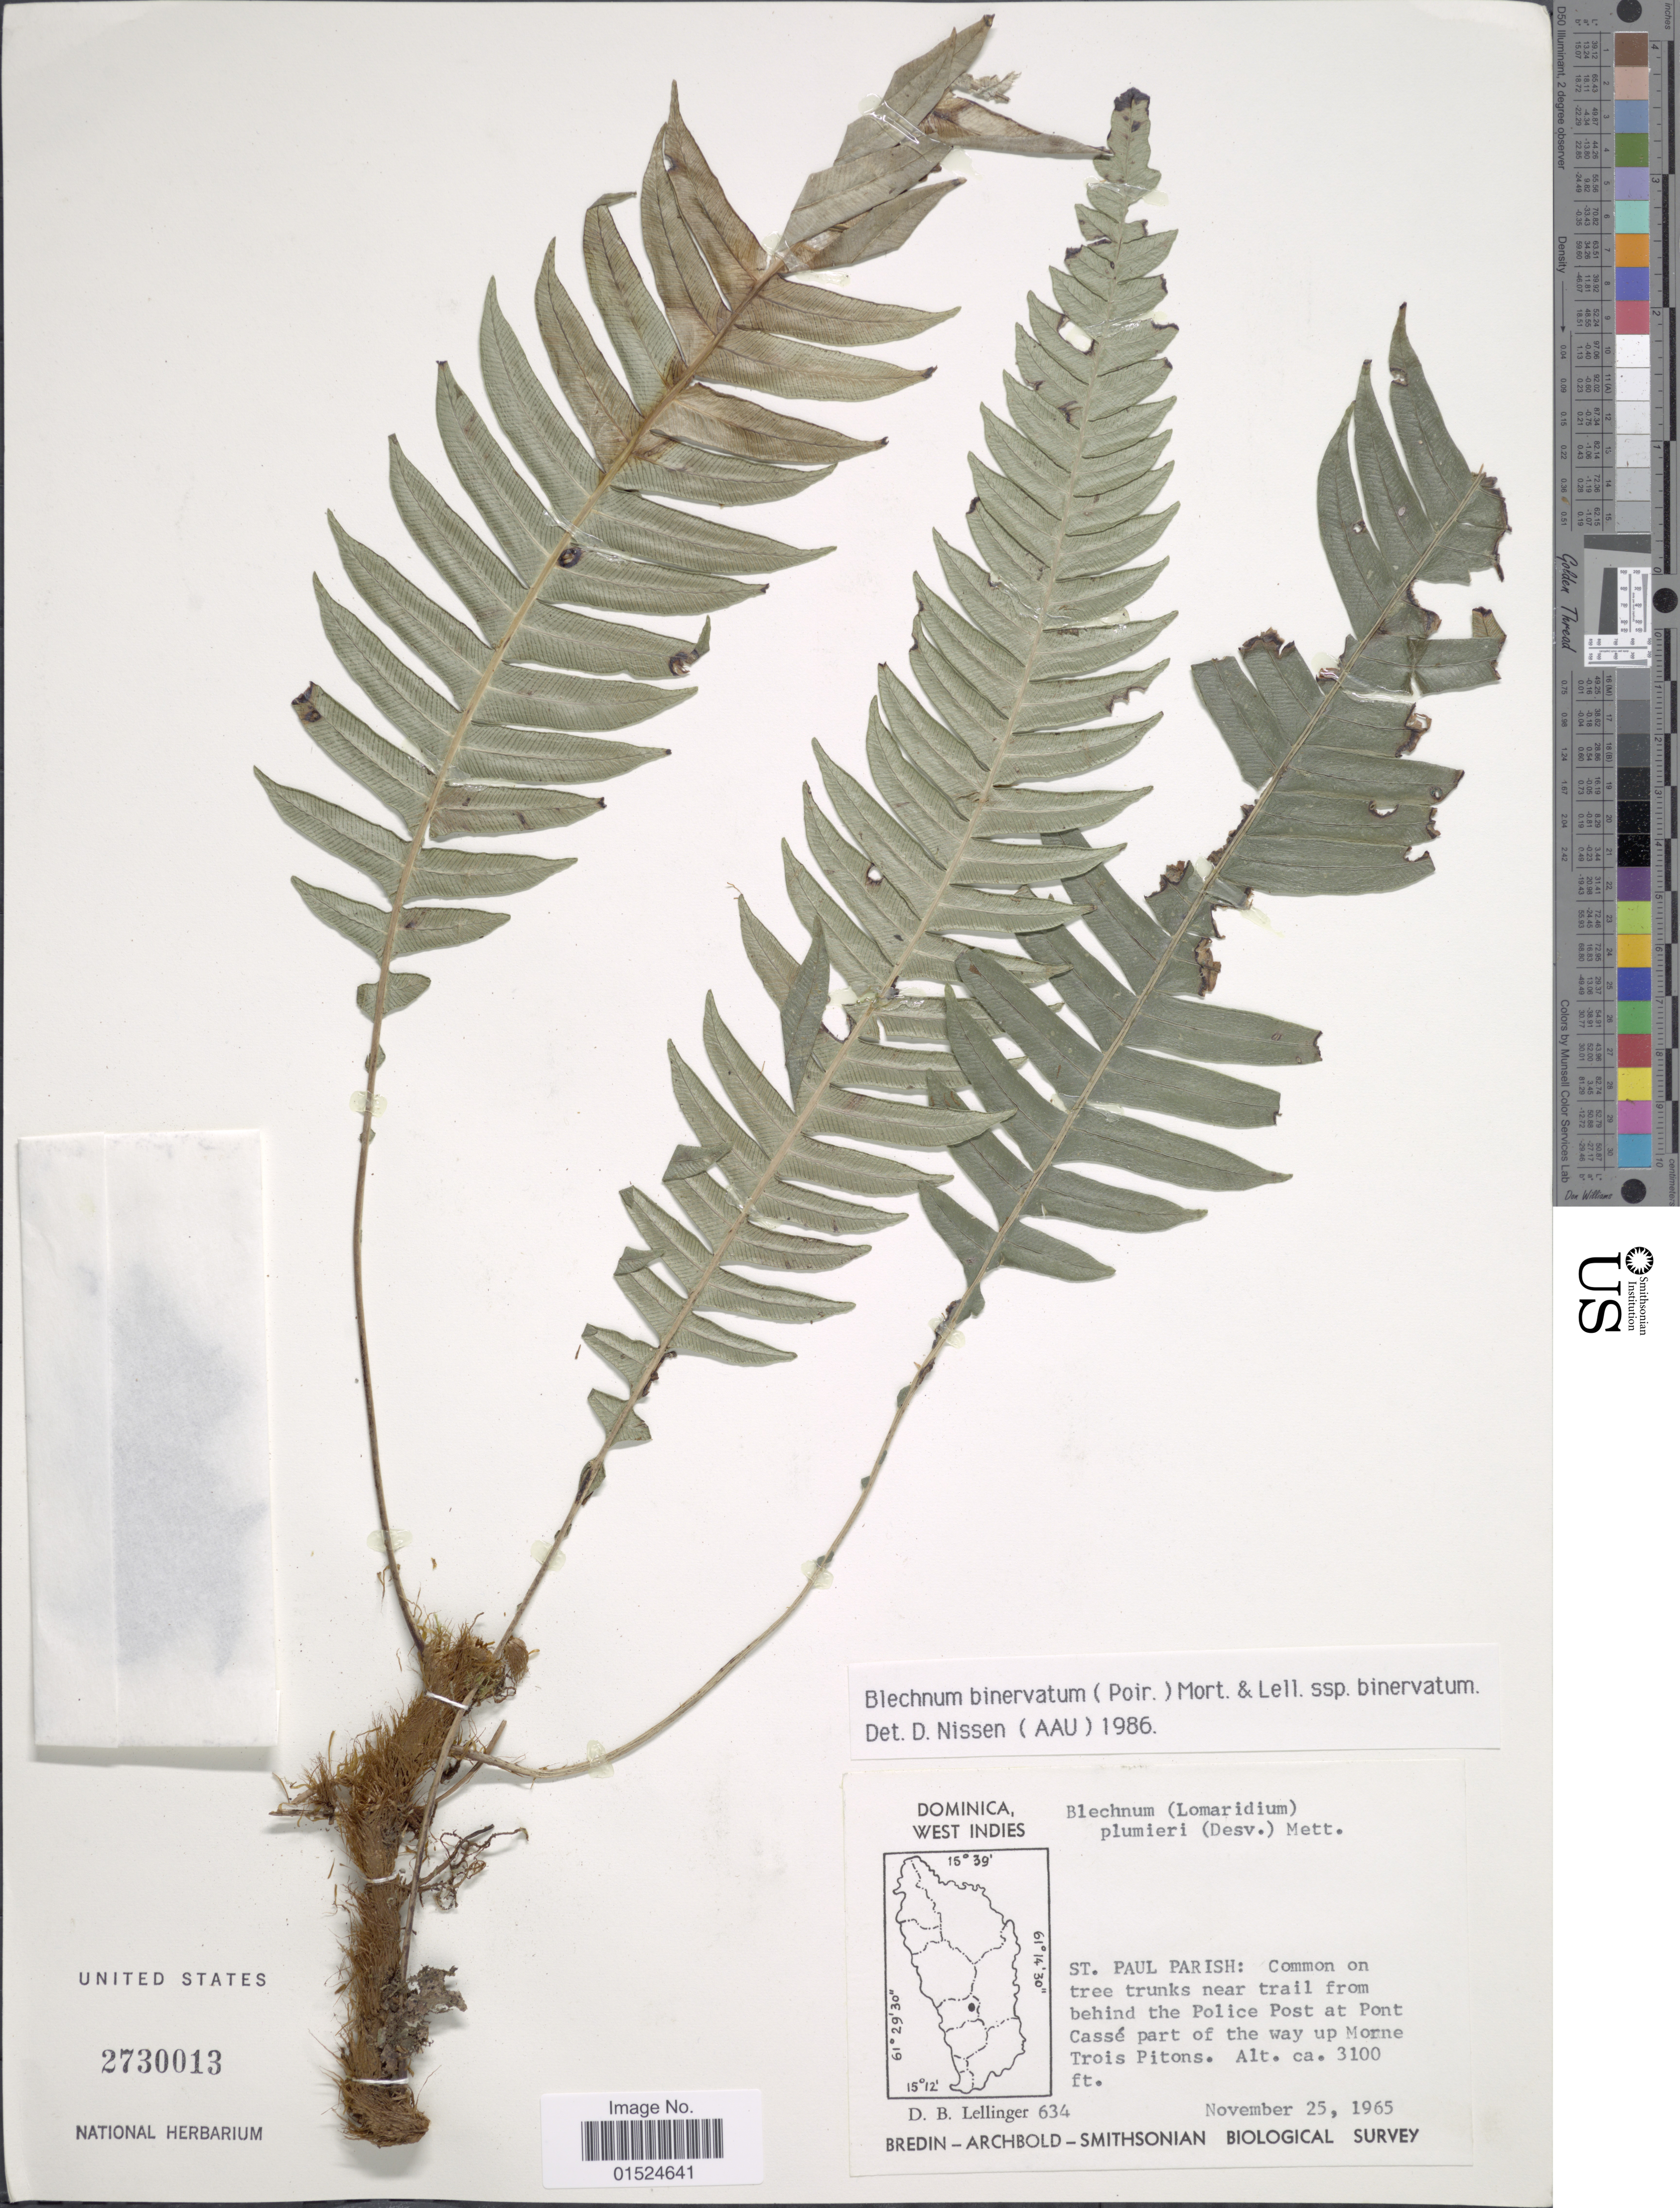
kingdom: Plantae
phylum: Tracheophyta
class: Polypodiopsida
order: Polypodiales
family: Blechnaceae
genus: Blechnum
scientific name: Blechnum binervatum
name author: (Poir.) C.V. Morton & Lellinger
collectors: D. B. Lellinger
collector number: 634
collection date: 1965-11-25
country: Dominica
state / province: St. Paul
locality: West Indies, St. Paul Parish: Common on tree trunks near trail from behind the Police Post at Pont Cassé part of the way up Morne Trois Pitons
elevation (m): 945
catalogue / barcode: US 2730013